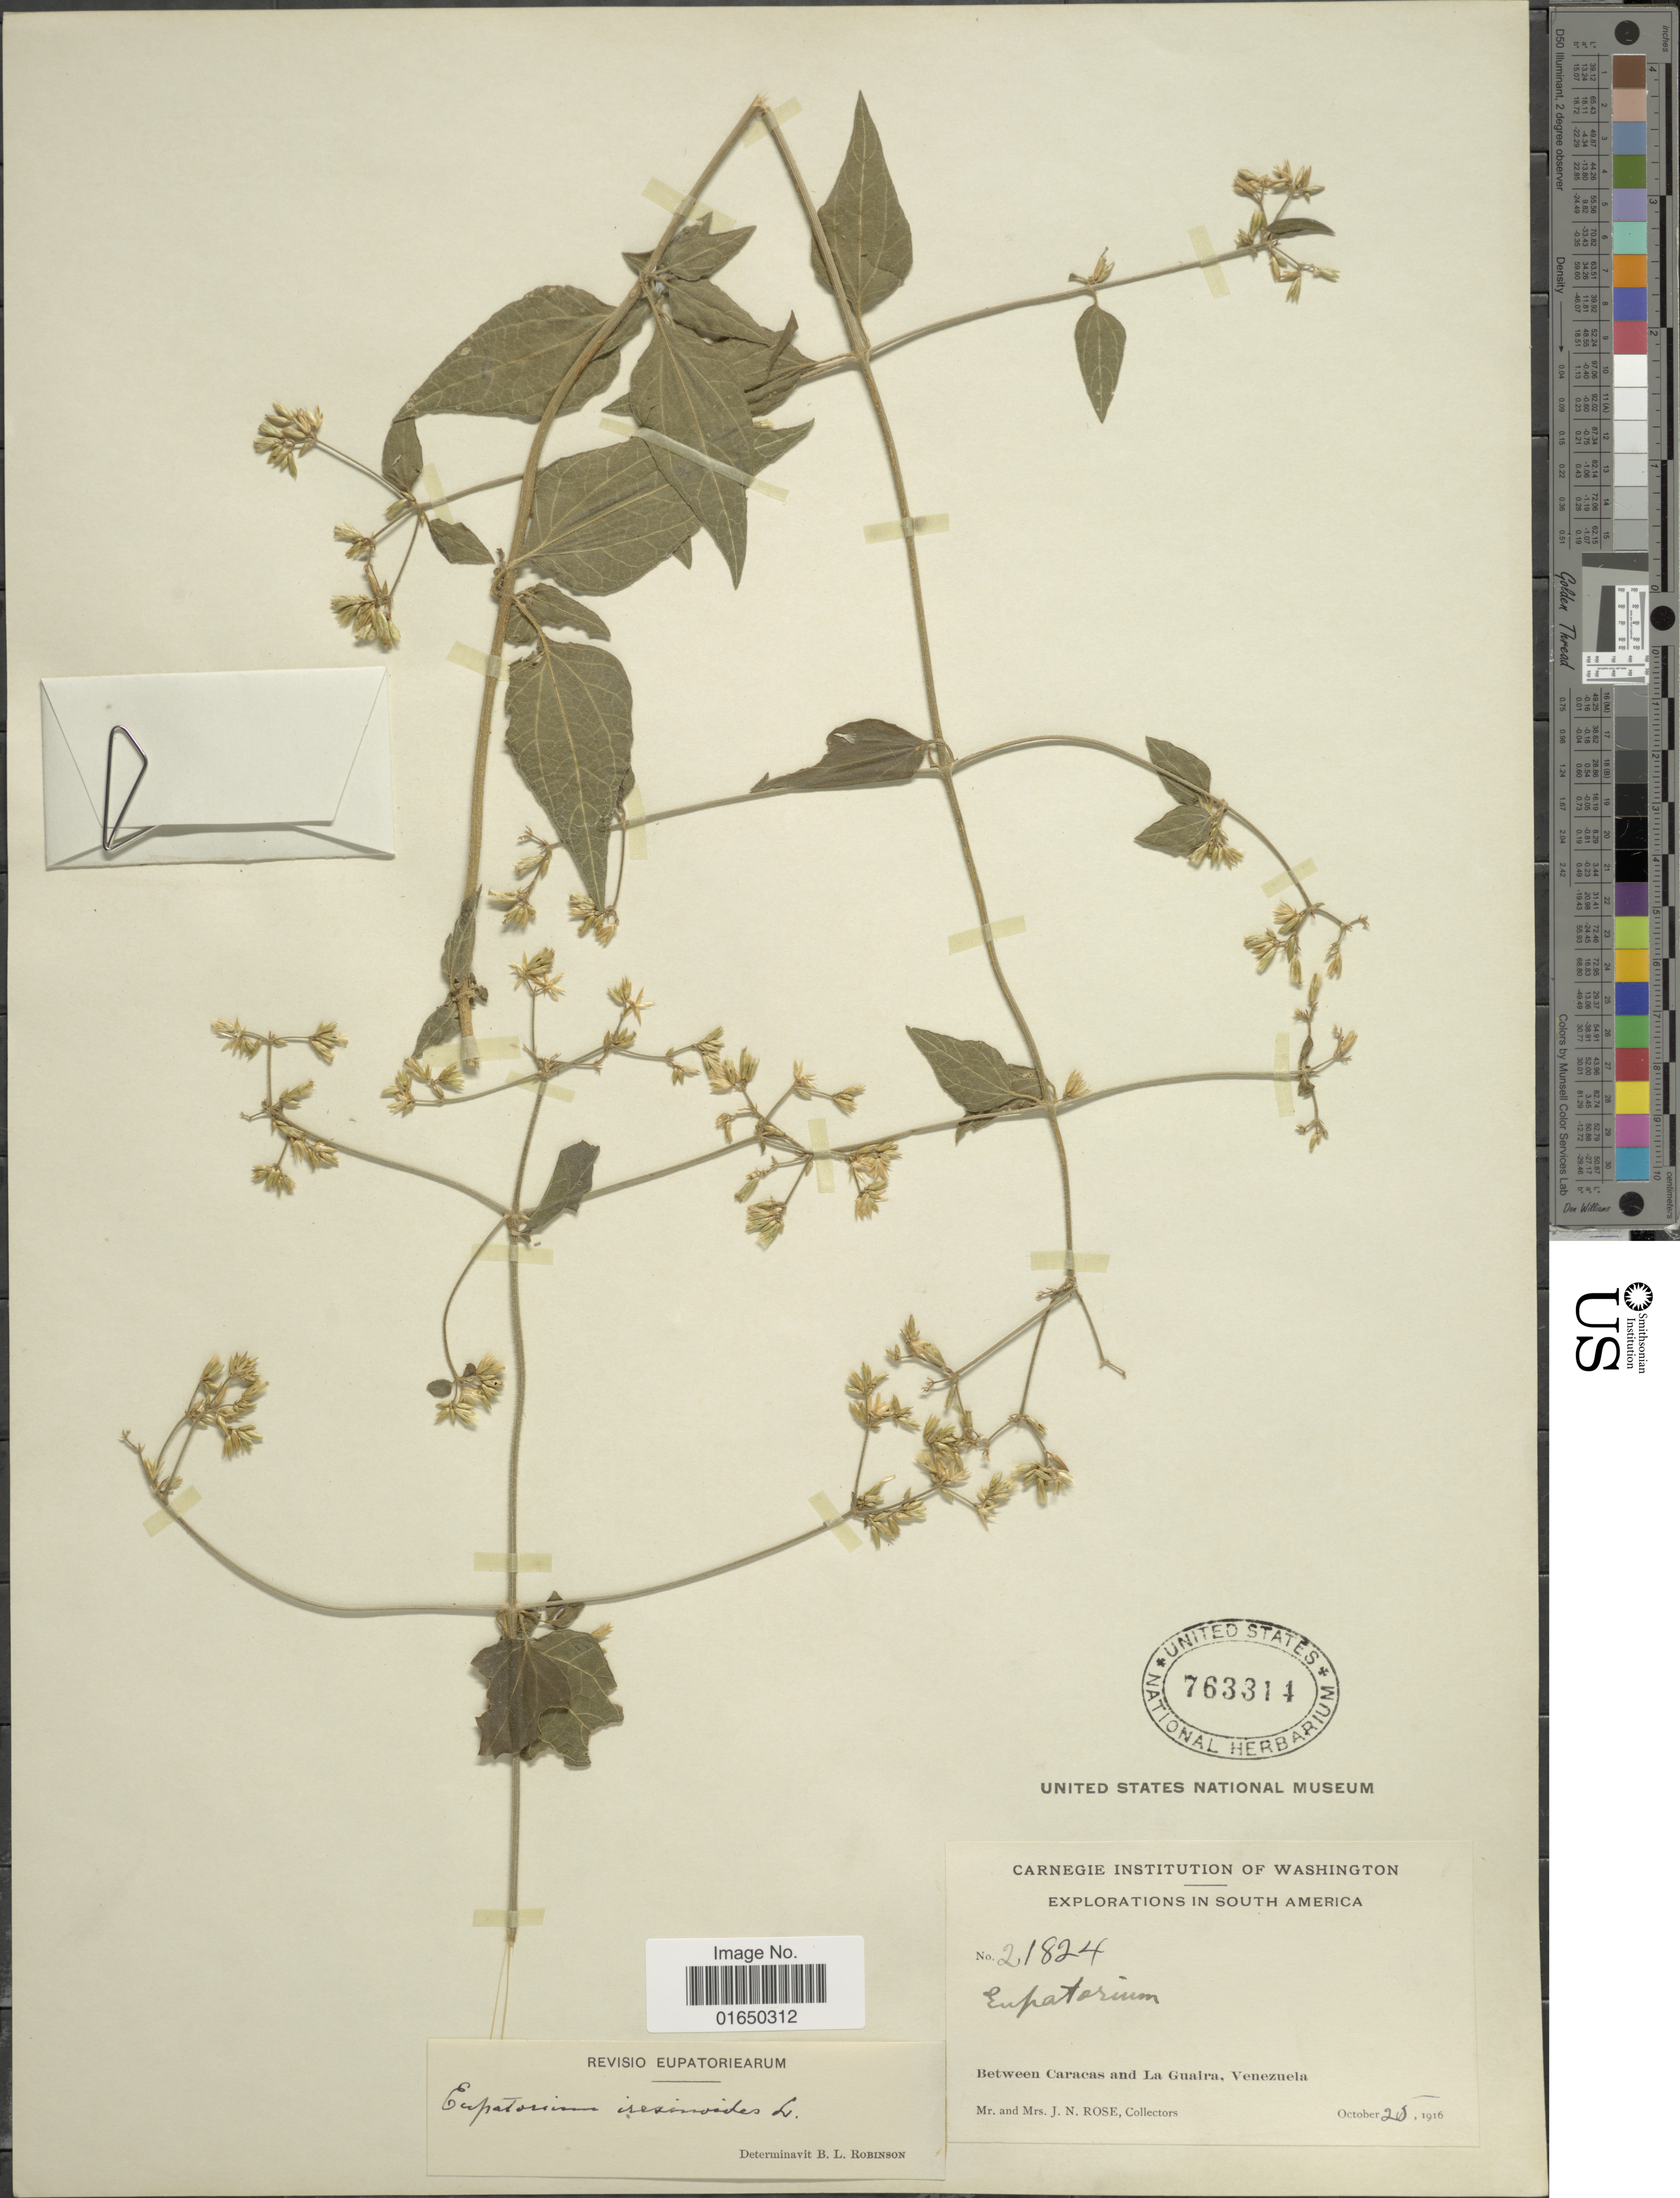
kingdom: Plantae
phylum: Tracheophyta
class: Magnoliopsida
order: Asterales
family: Asteraceae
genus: Condylidium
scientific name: Condylidium iresinoides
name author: (Kunth) R.M. King & H. Rob.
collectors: J. N. Rose & L. B. Rose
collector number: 21824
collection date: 1916-10-25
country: Venezuela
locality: Between Caracas and La Guaira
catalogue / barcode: US 763314